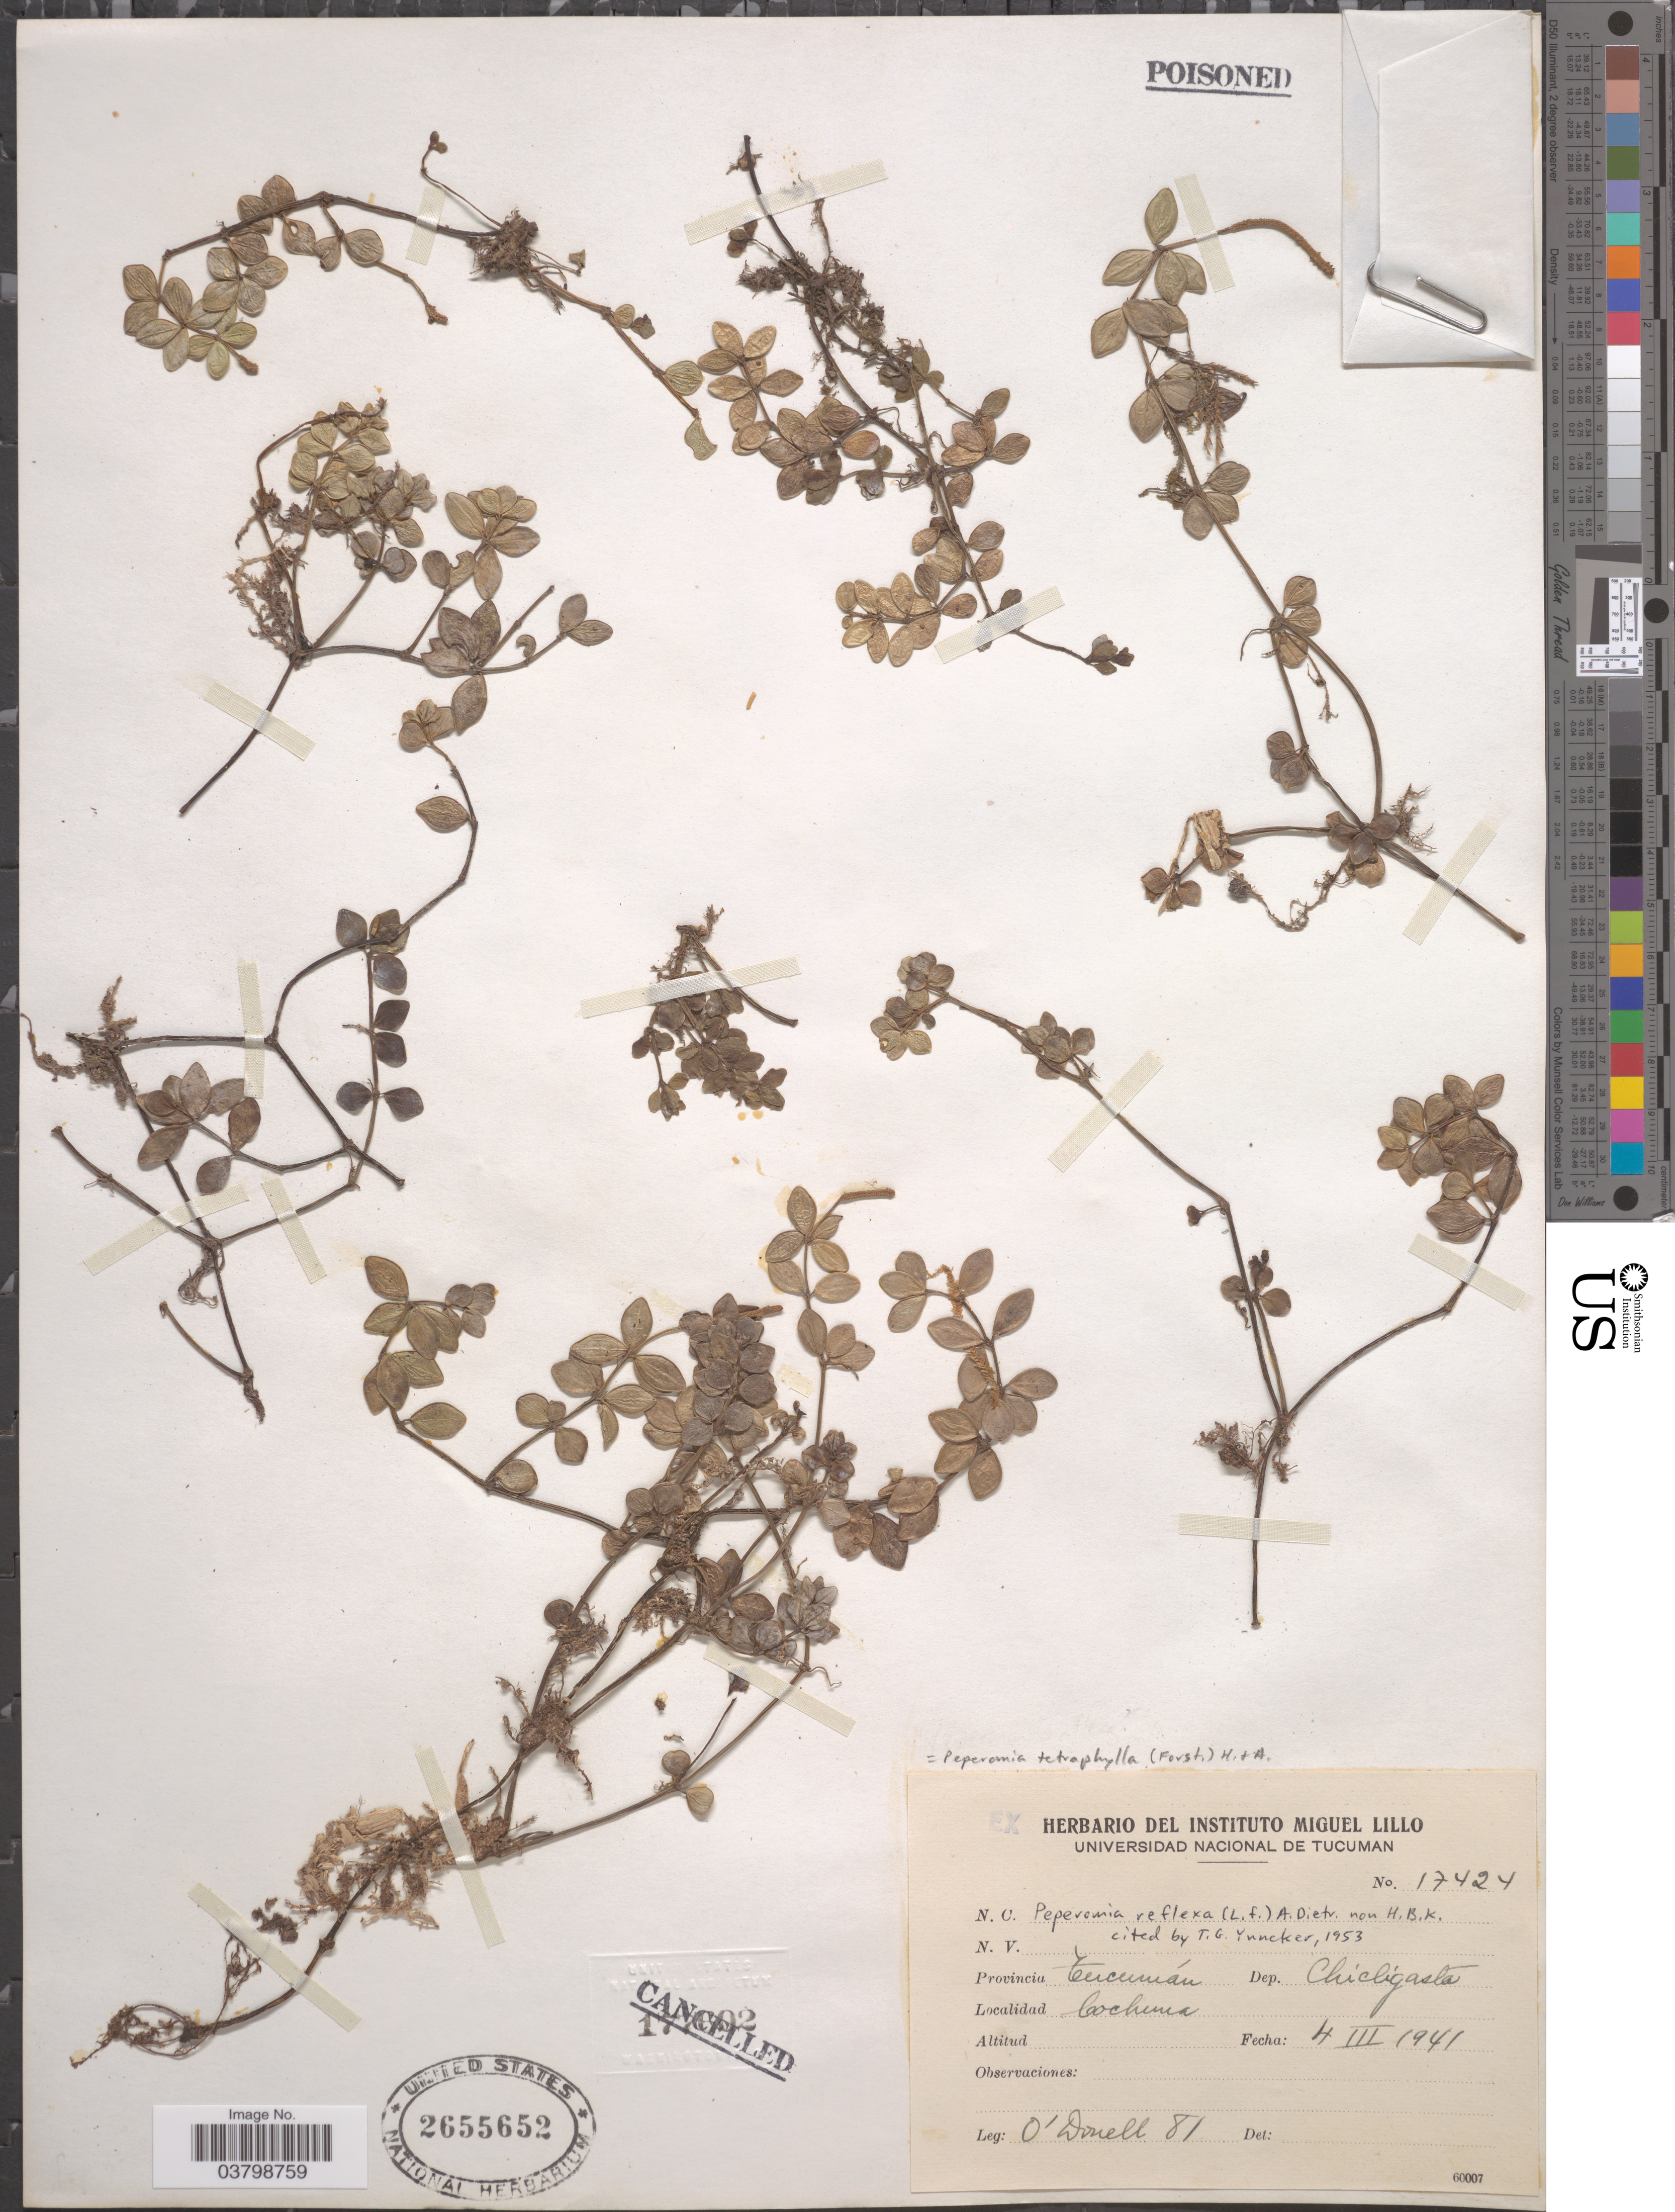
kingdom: Plantae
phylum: Tracheophyta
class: Magnoliopsida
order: Piperales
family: Piperaceae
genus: Peperomia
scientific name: Peperomia tetraphylla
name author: (G. Forst.) Hook. & Arn.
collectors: -- O'Donell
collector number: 81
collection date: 1941-03-04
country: Argentina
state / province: Tucuman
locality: Dep. Chicligasta. Cochima.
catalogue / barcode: US 2655652